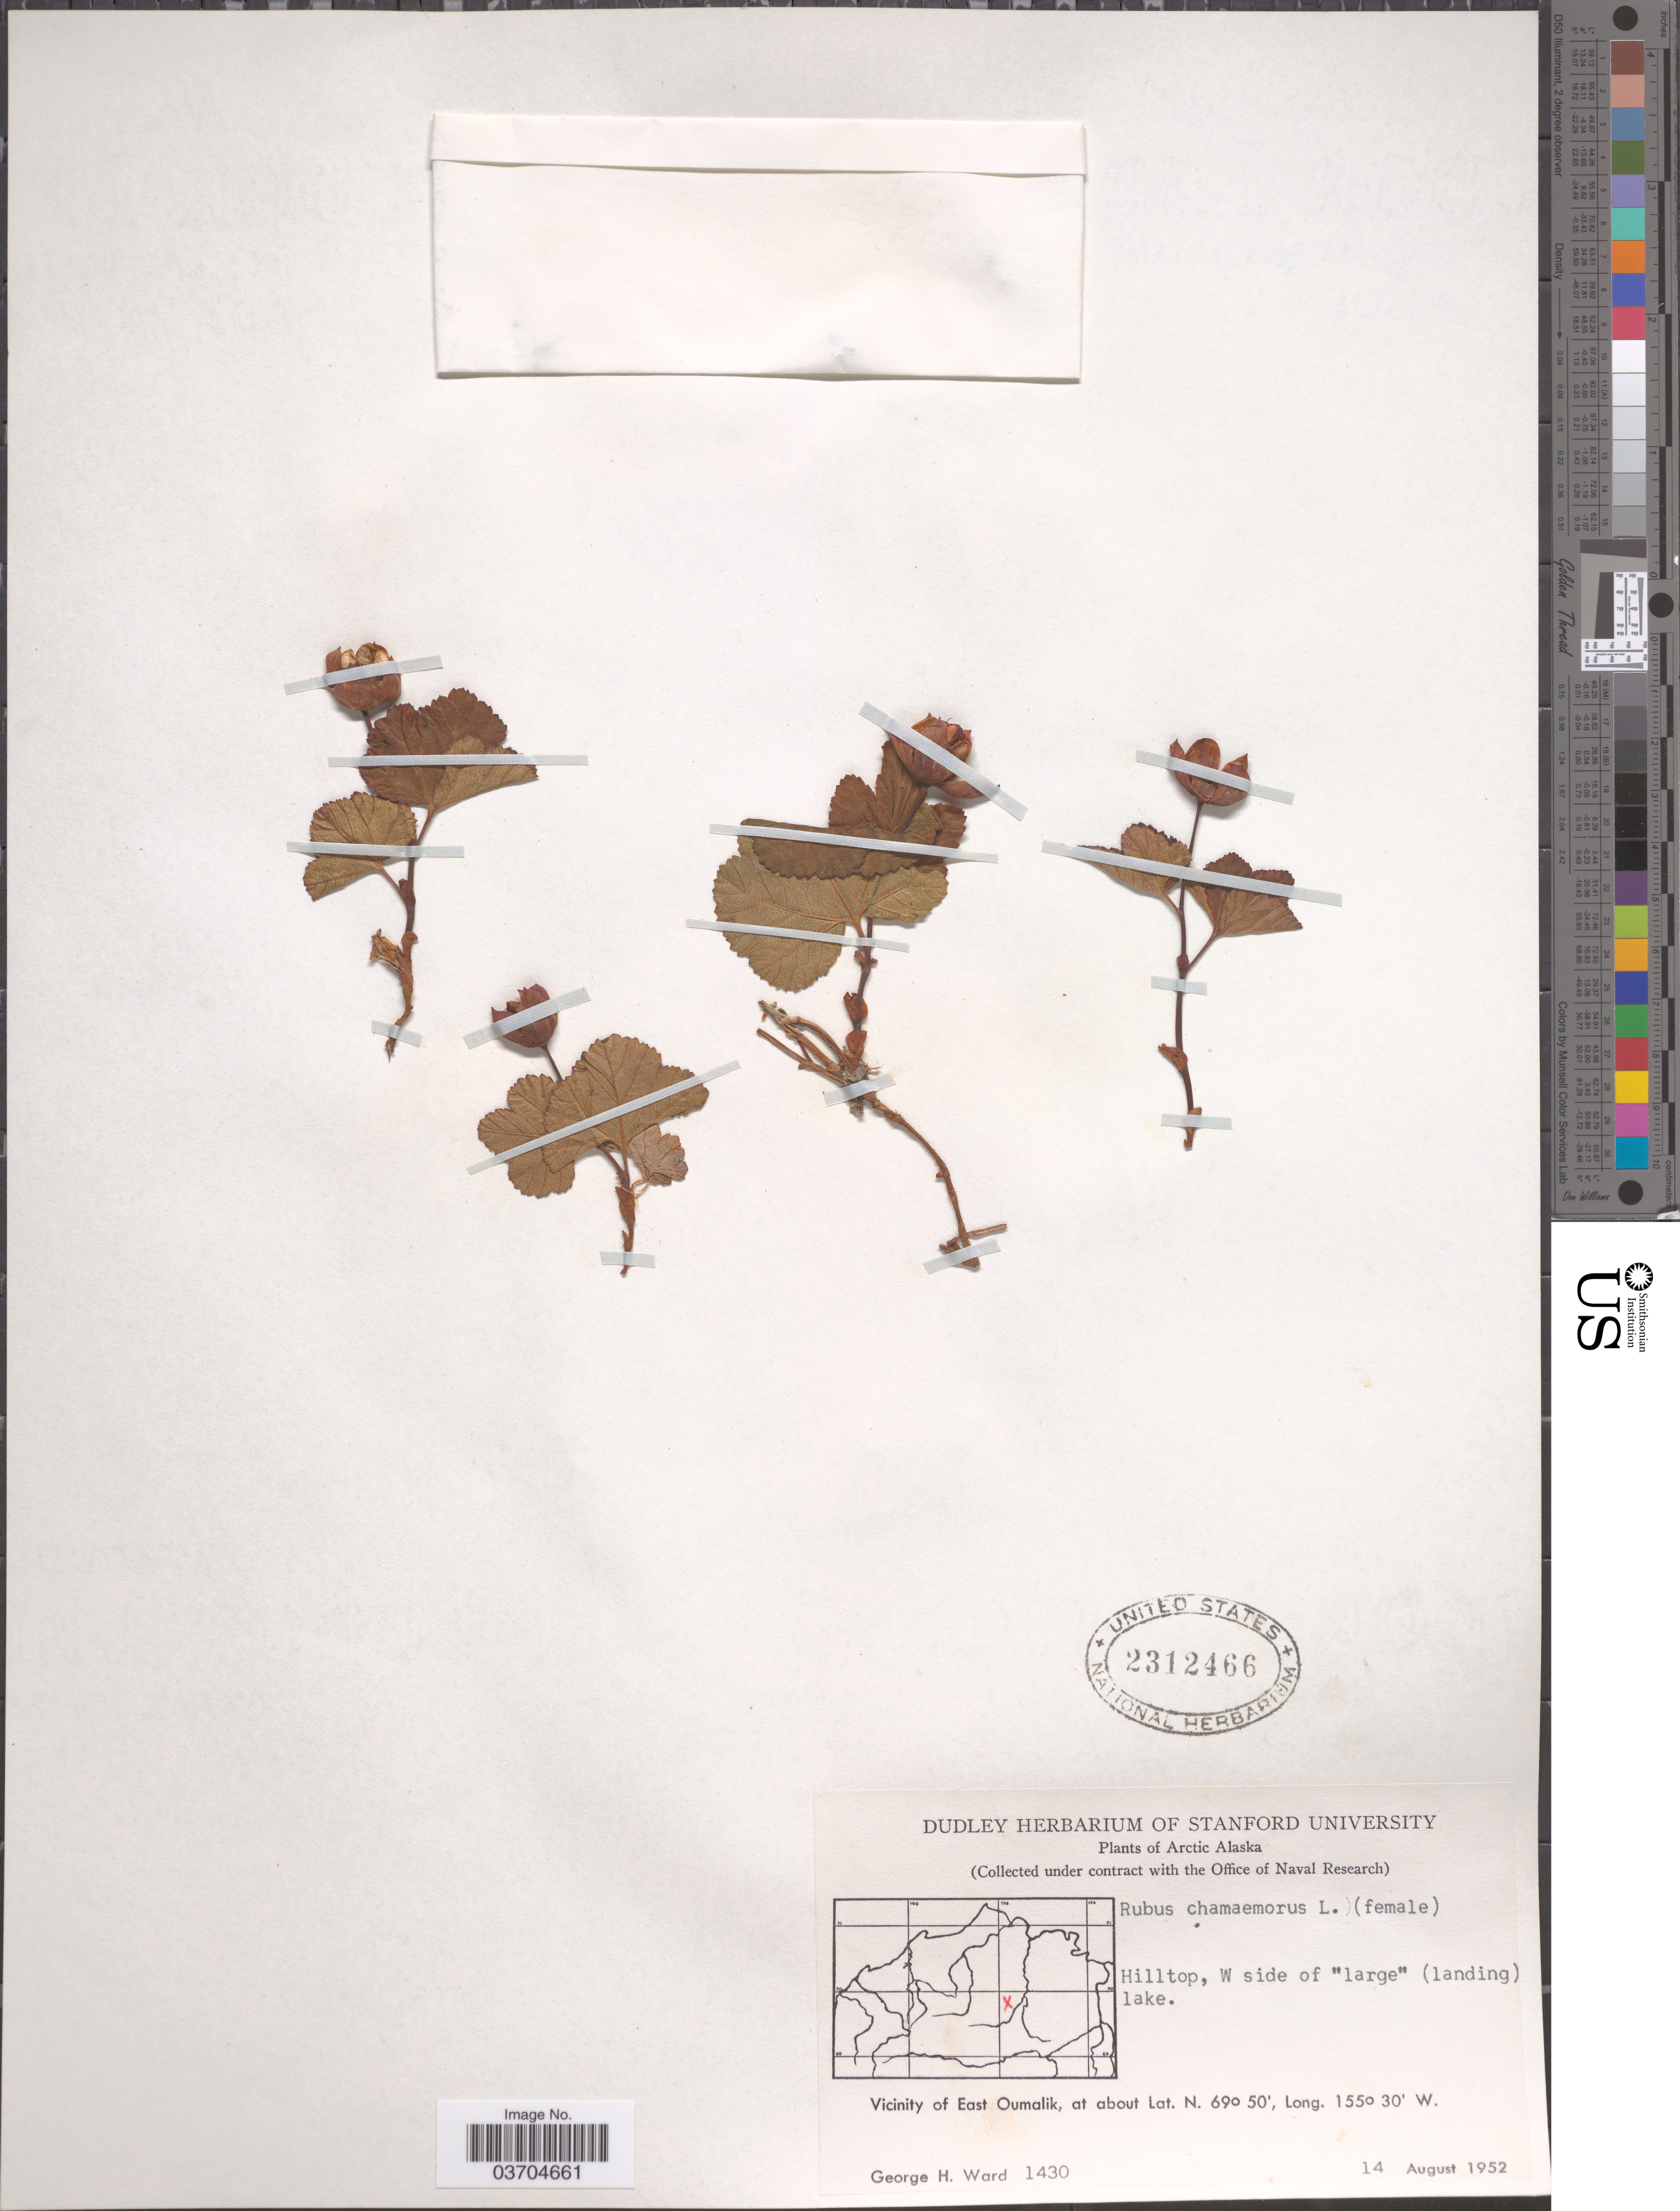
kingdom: Plantae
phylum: Tracheophyta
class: Magnoliopsida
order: Rosales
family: Rosaceae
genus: Rubus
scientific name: Rubus chamaemorus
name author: L.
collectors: G. H. Ward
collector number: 1430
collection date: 1952-08-14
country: United States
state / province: Alaska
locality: Arctic Alaska. Hilltop, W side of "large" (landing) lake. Vicinity of East Oumalik.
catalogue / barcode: US 2312466